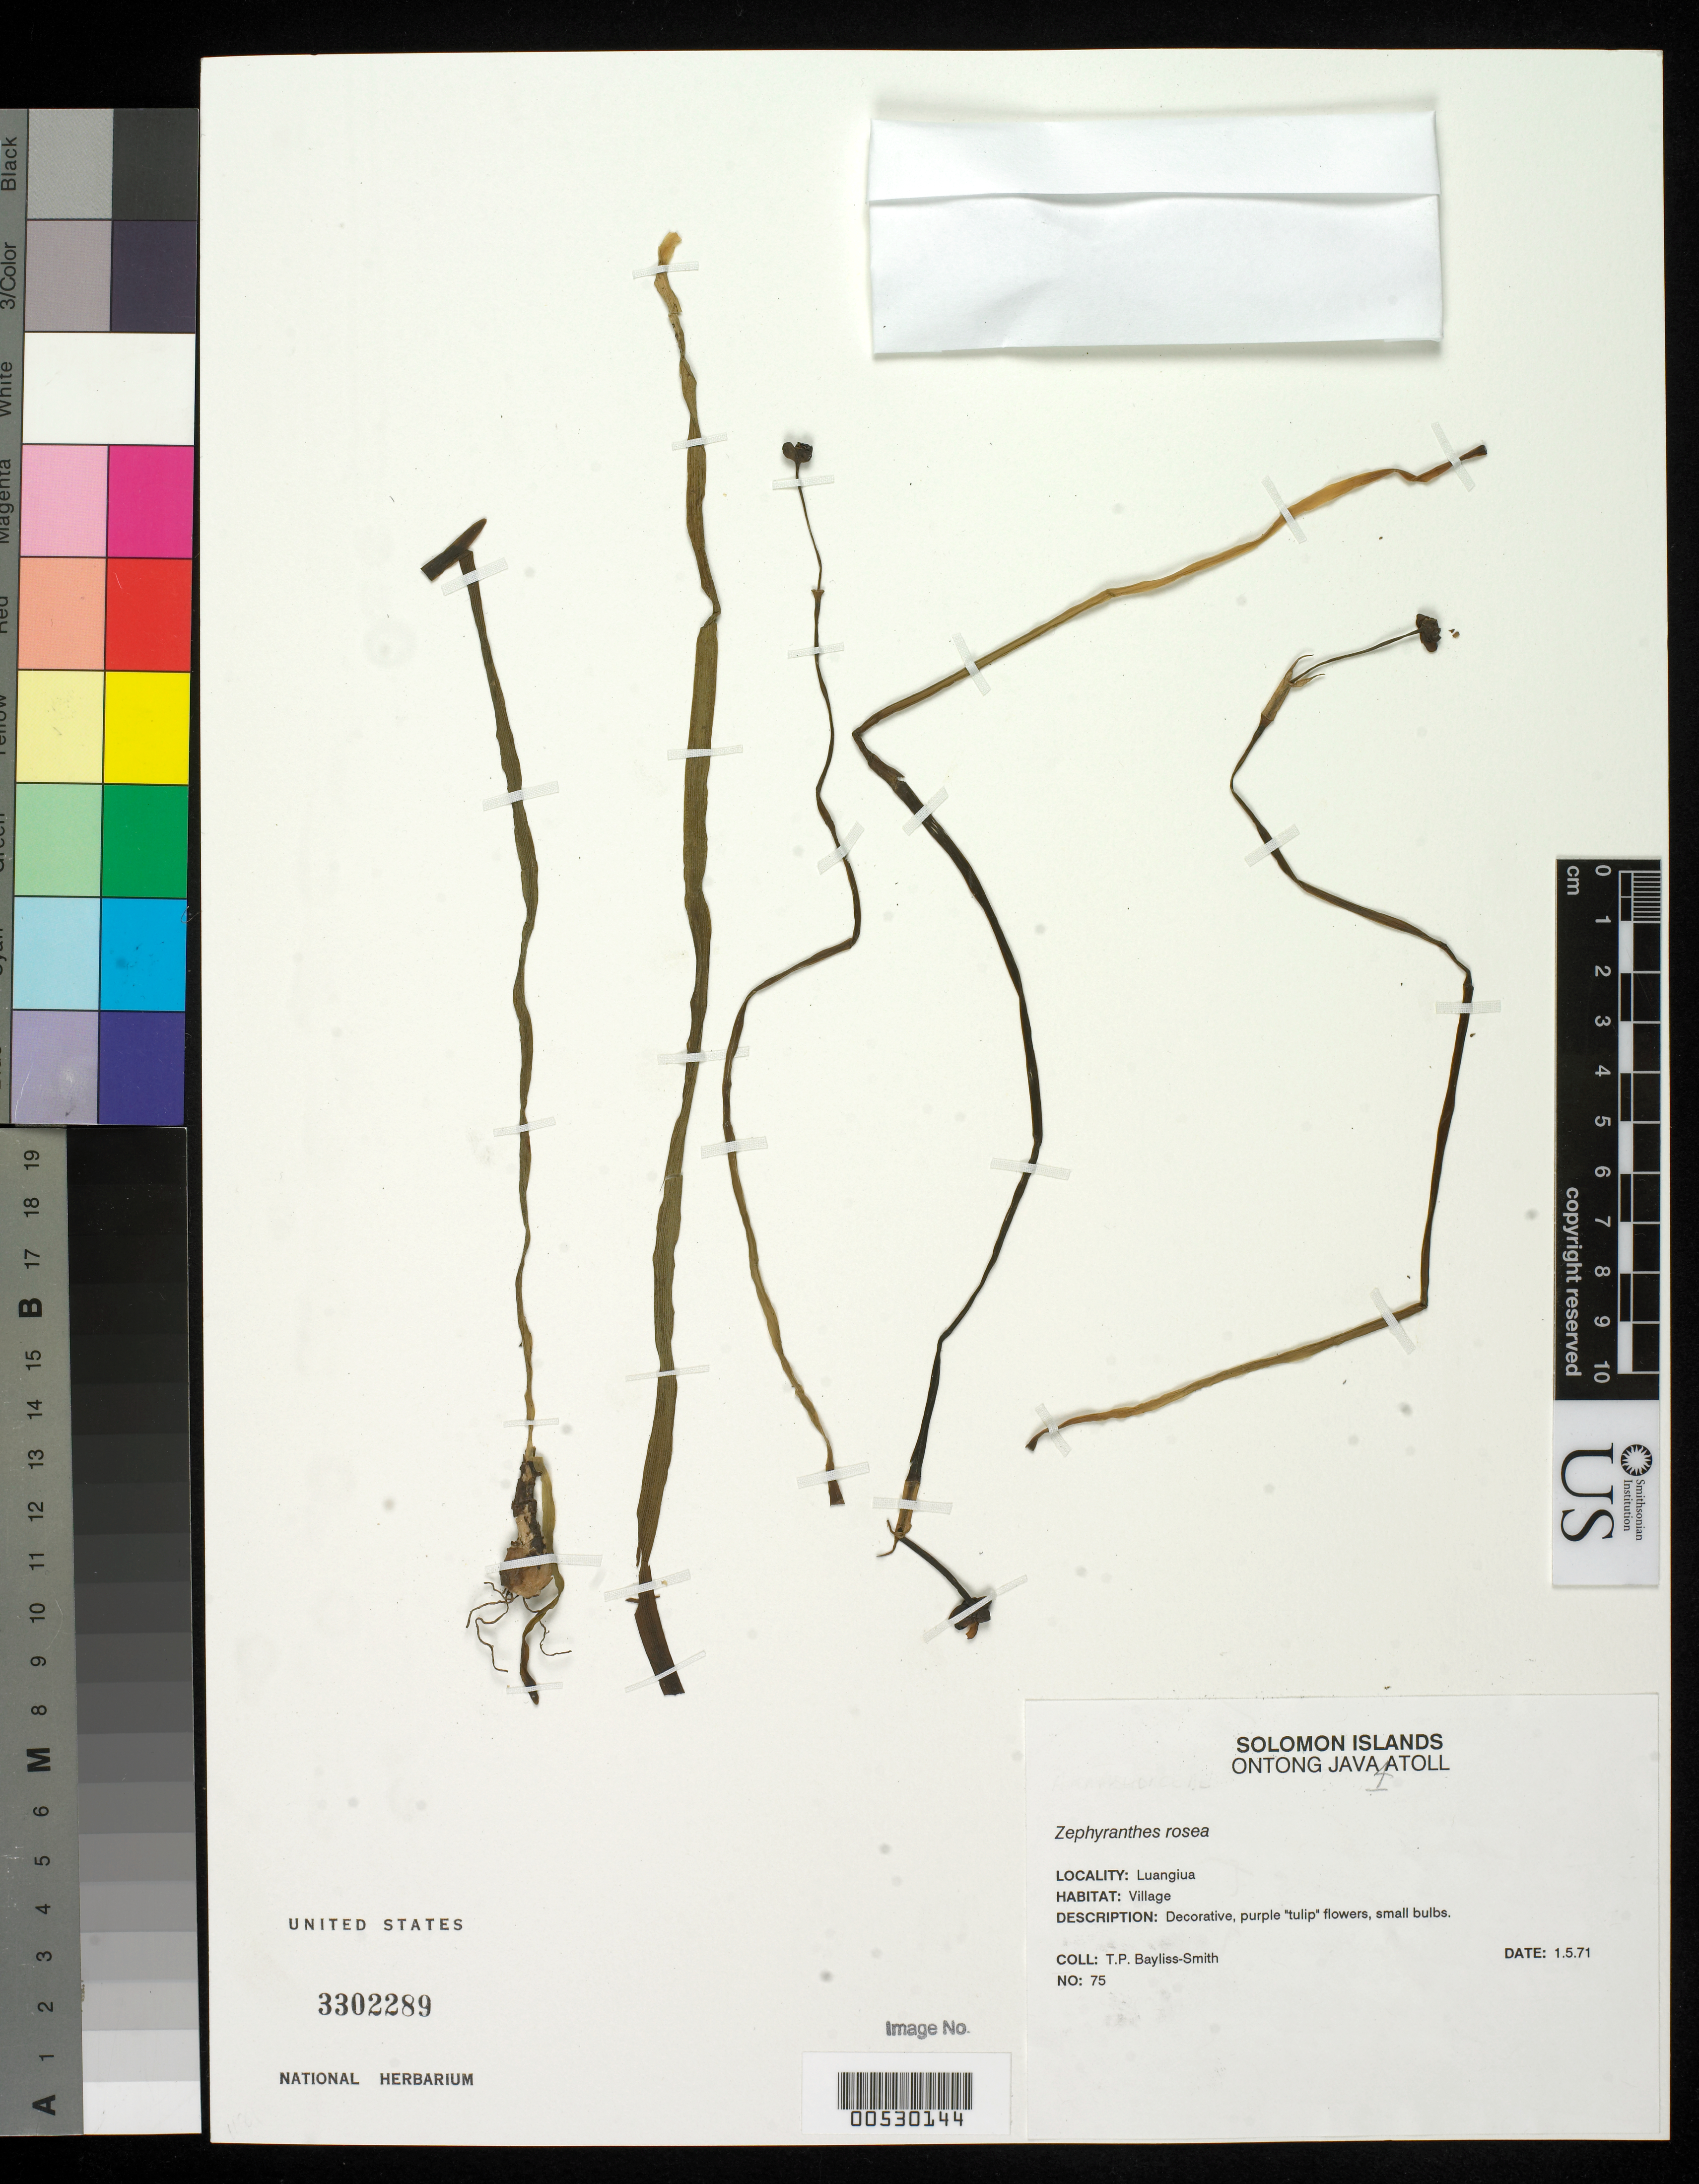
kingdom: Plantae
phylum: Tracheophyta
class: Liliopsida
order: Asparagales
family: Amaryllidaceae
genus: Zephyranthes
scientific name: Zephyranthes rosea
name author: Lindl.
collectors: T. P. Bayliss-Smith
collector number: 75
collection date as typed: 01 May 1971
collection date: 1971-05-01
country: Solomon Islands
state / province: Malaita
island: Ontong Java [Luanguia] Atoll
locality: Luangiua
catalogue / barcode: US 3302289